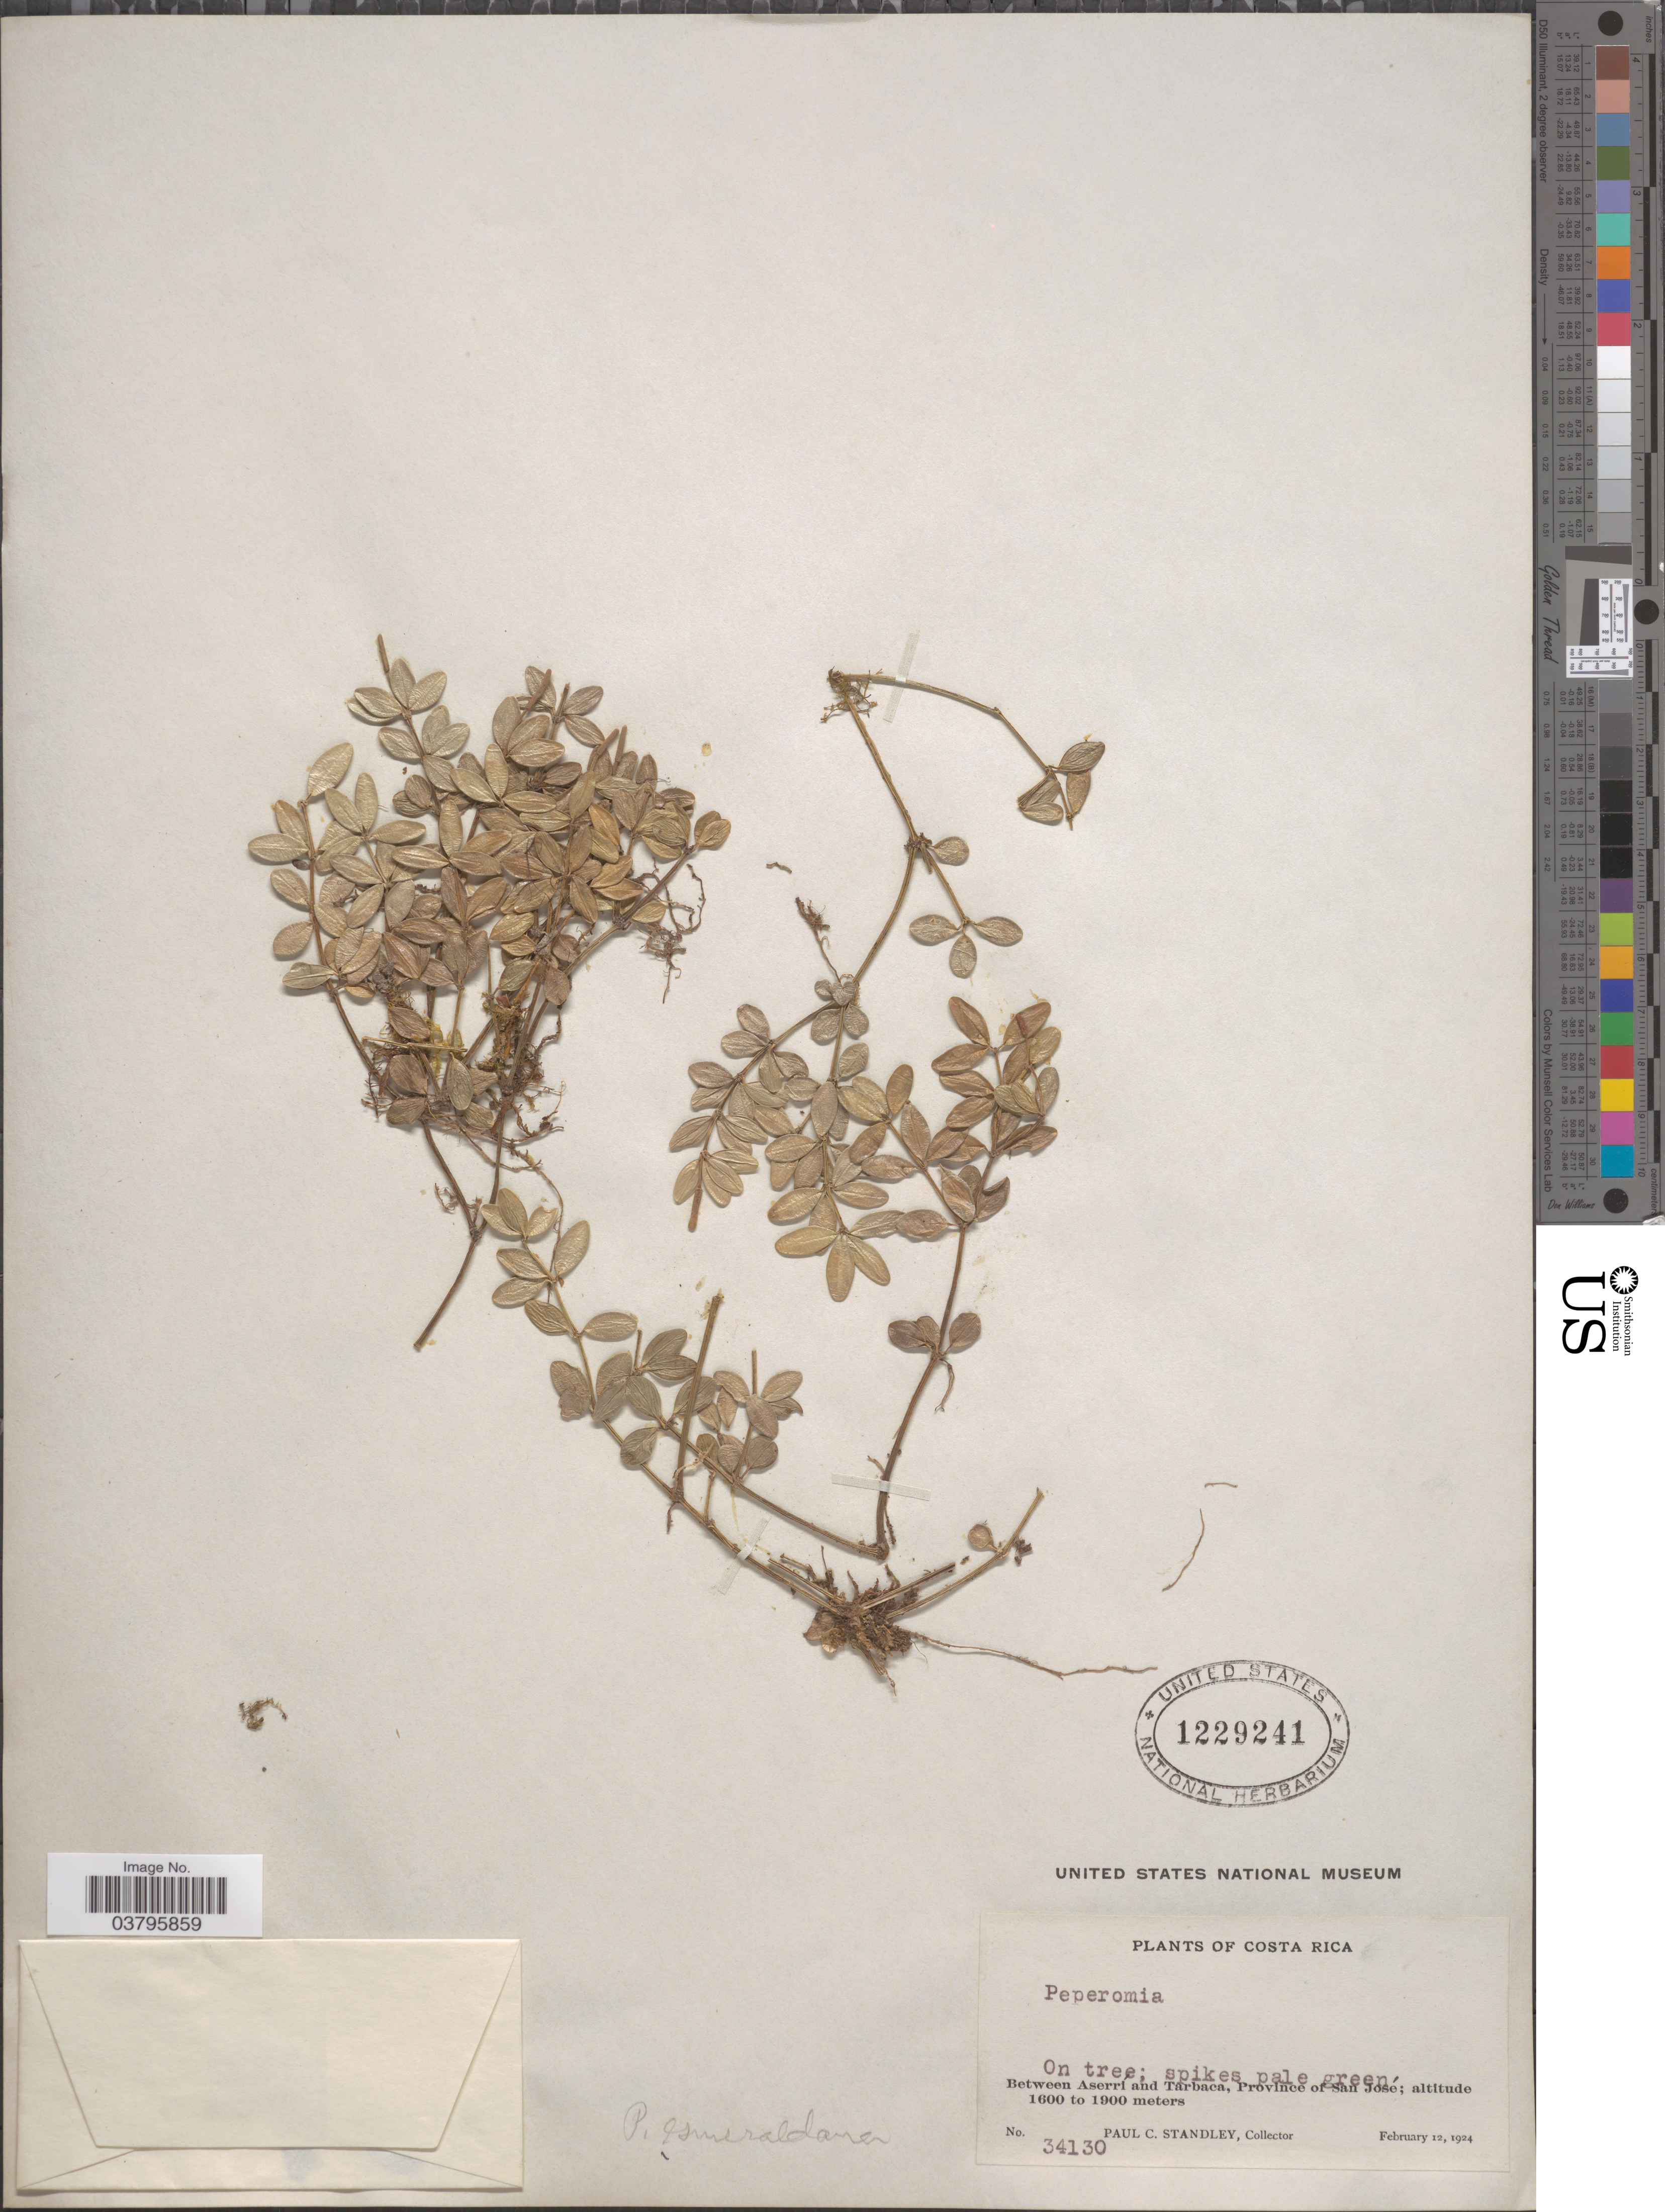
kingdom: Plantae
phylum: Tracheophyta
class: Magnoliopsida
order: Piperales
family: Piperaceae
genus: Peperomia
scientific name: Peperomia tetraphylla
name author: (G. Forst.) Hook. & Arn.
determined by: Jiménez, José Estaban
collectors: P. C. Standley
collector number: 34130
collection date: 1924-02-12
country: Costa Rica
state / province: San José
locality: Between Aserri and Tarbaca.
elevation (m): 1600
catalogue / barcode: US 1229241